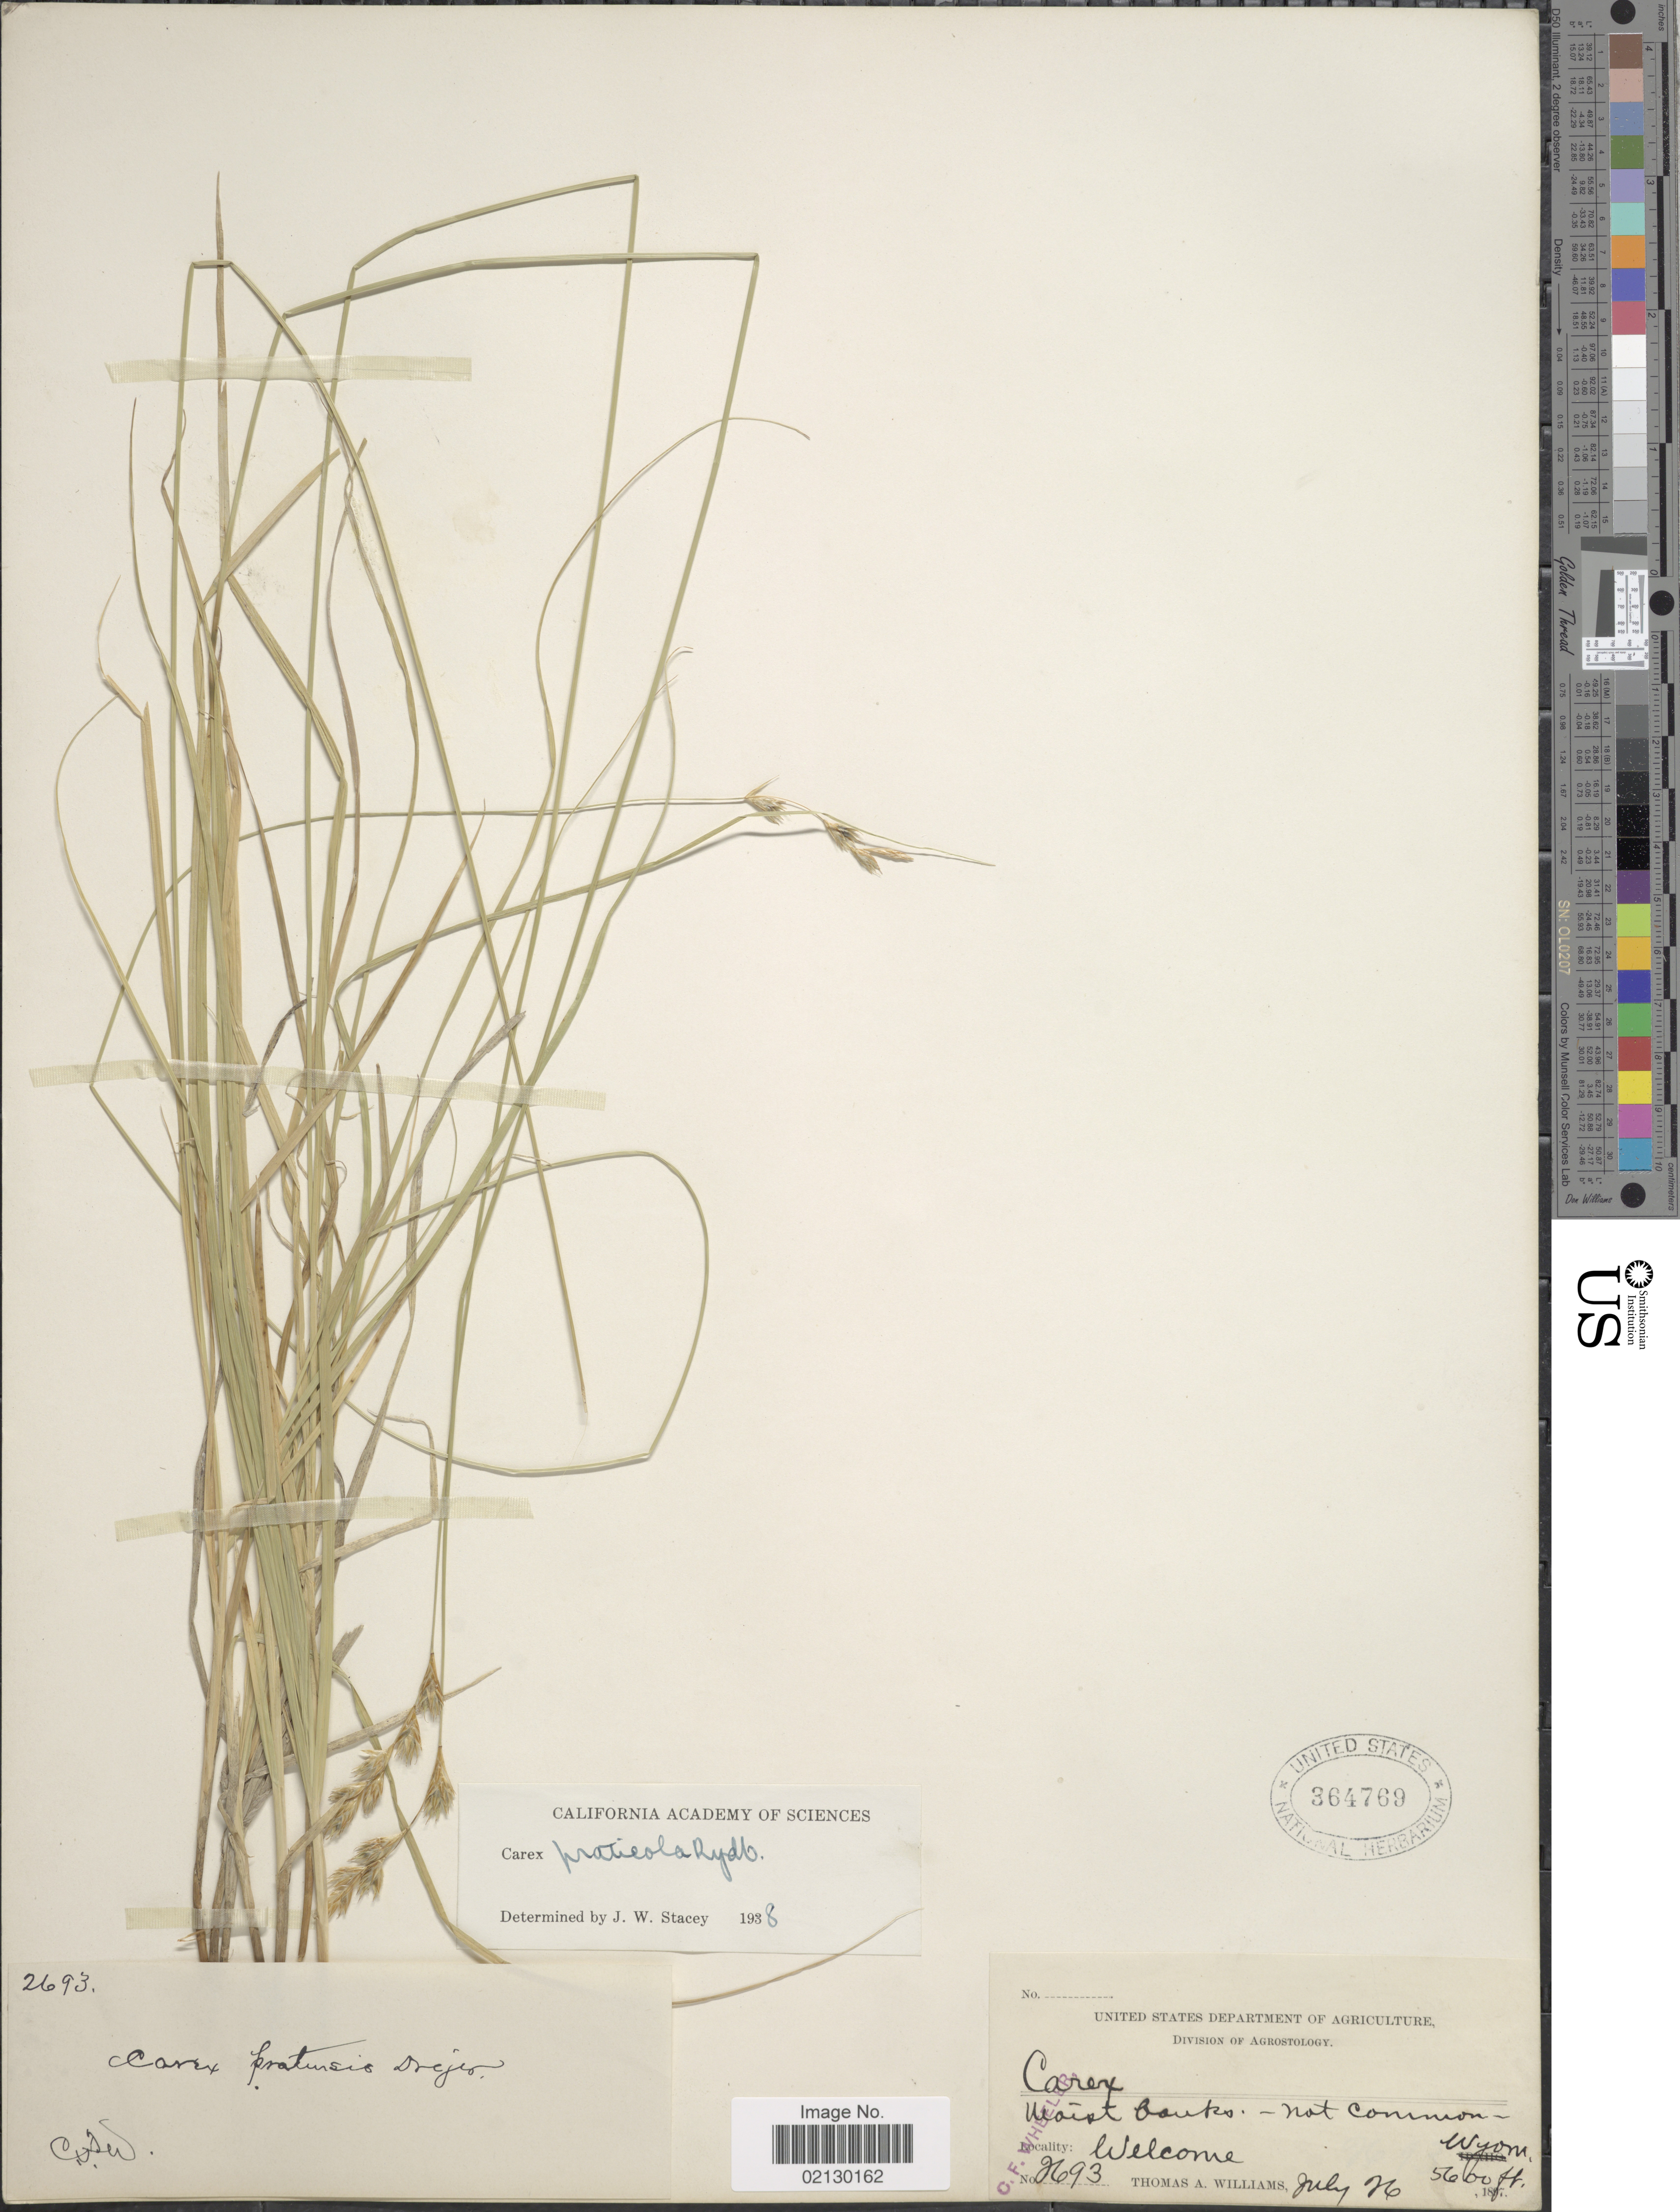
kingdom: Plantae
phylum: Tracheophyta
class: Liliopsida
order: Poales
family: Cyperaceae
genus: Carex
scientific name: Carex praticola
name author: Rydb.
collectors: T. A. Williams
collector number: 2693*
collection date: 1897-07-26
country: United States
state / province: Wyoming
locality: Welcome, moist banks.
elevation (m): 1707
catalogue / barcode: US 364769